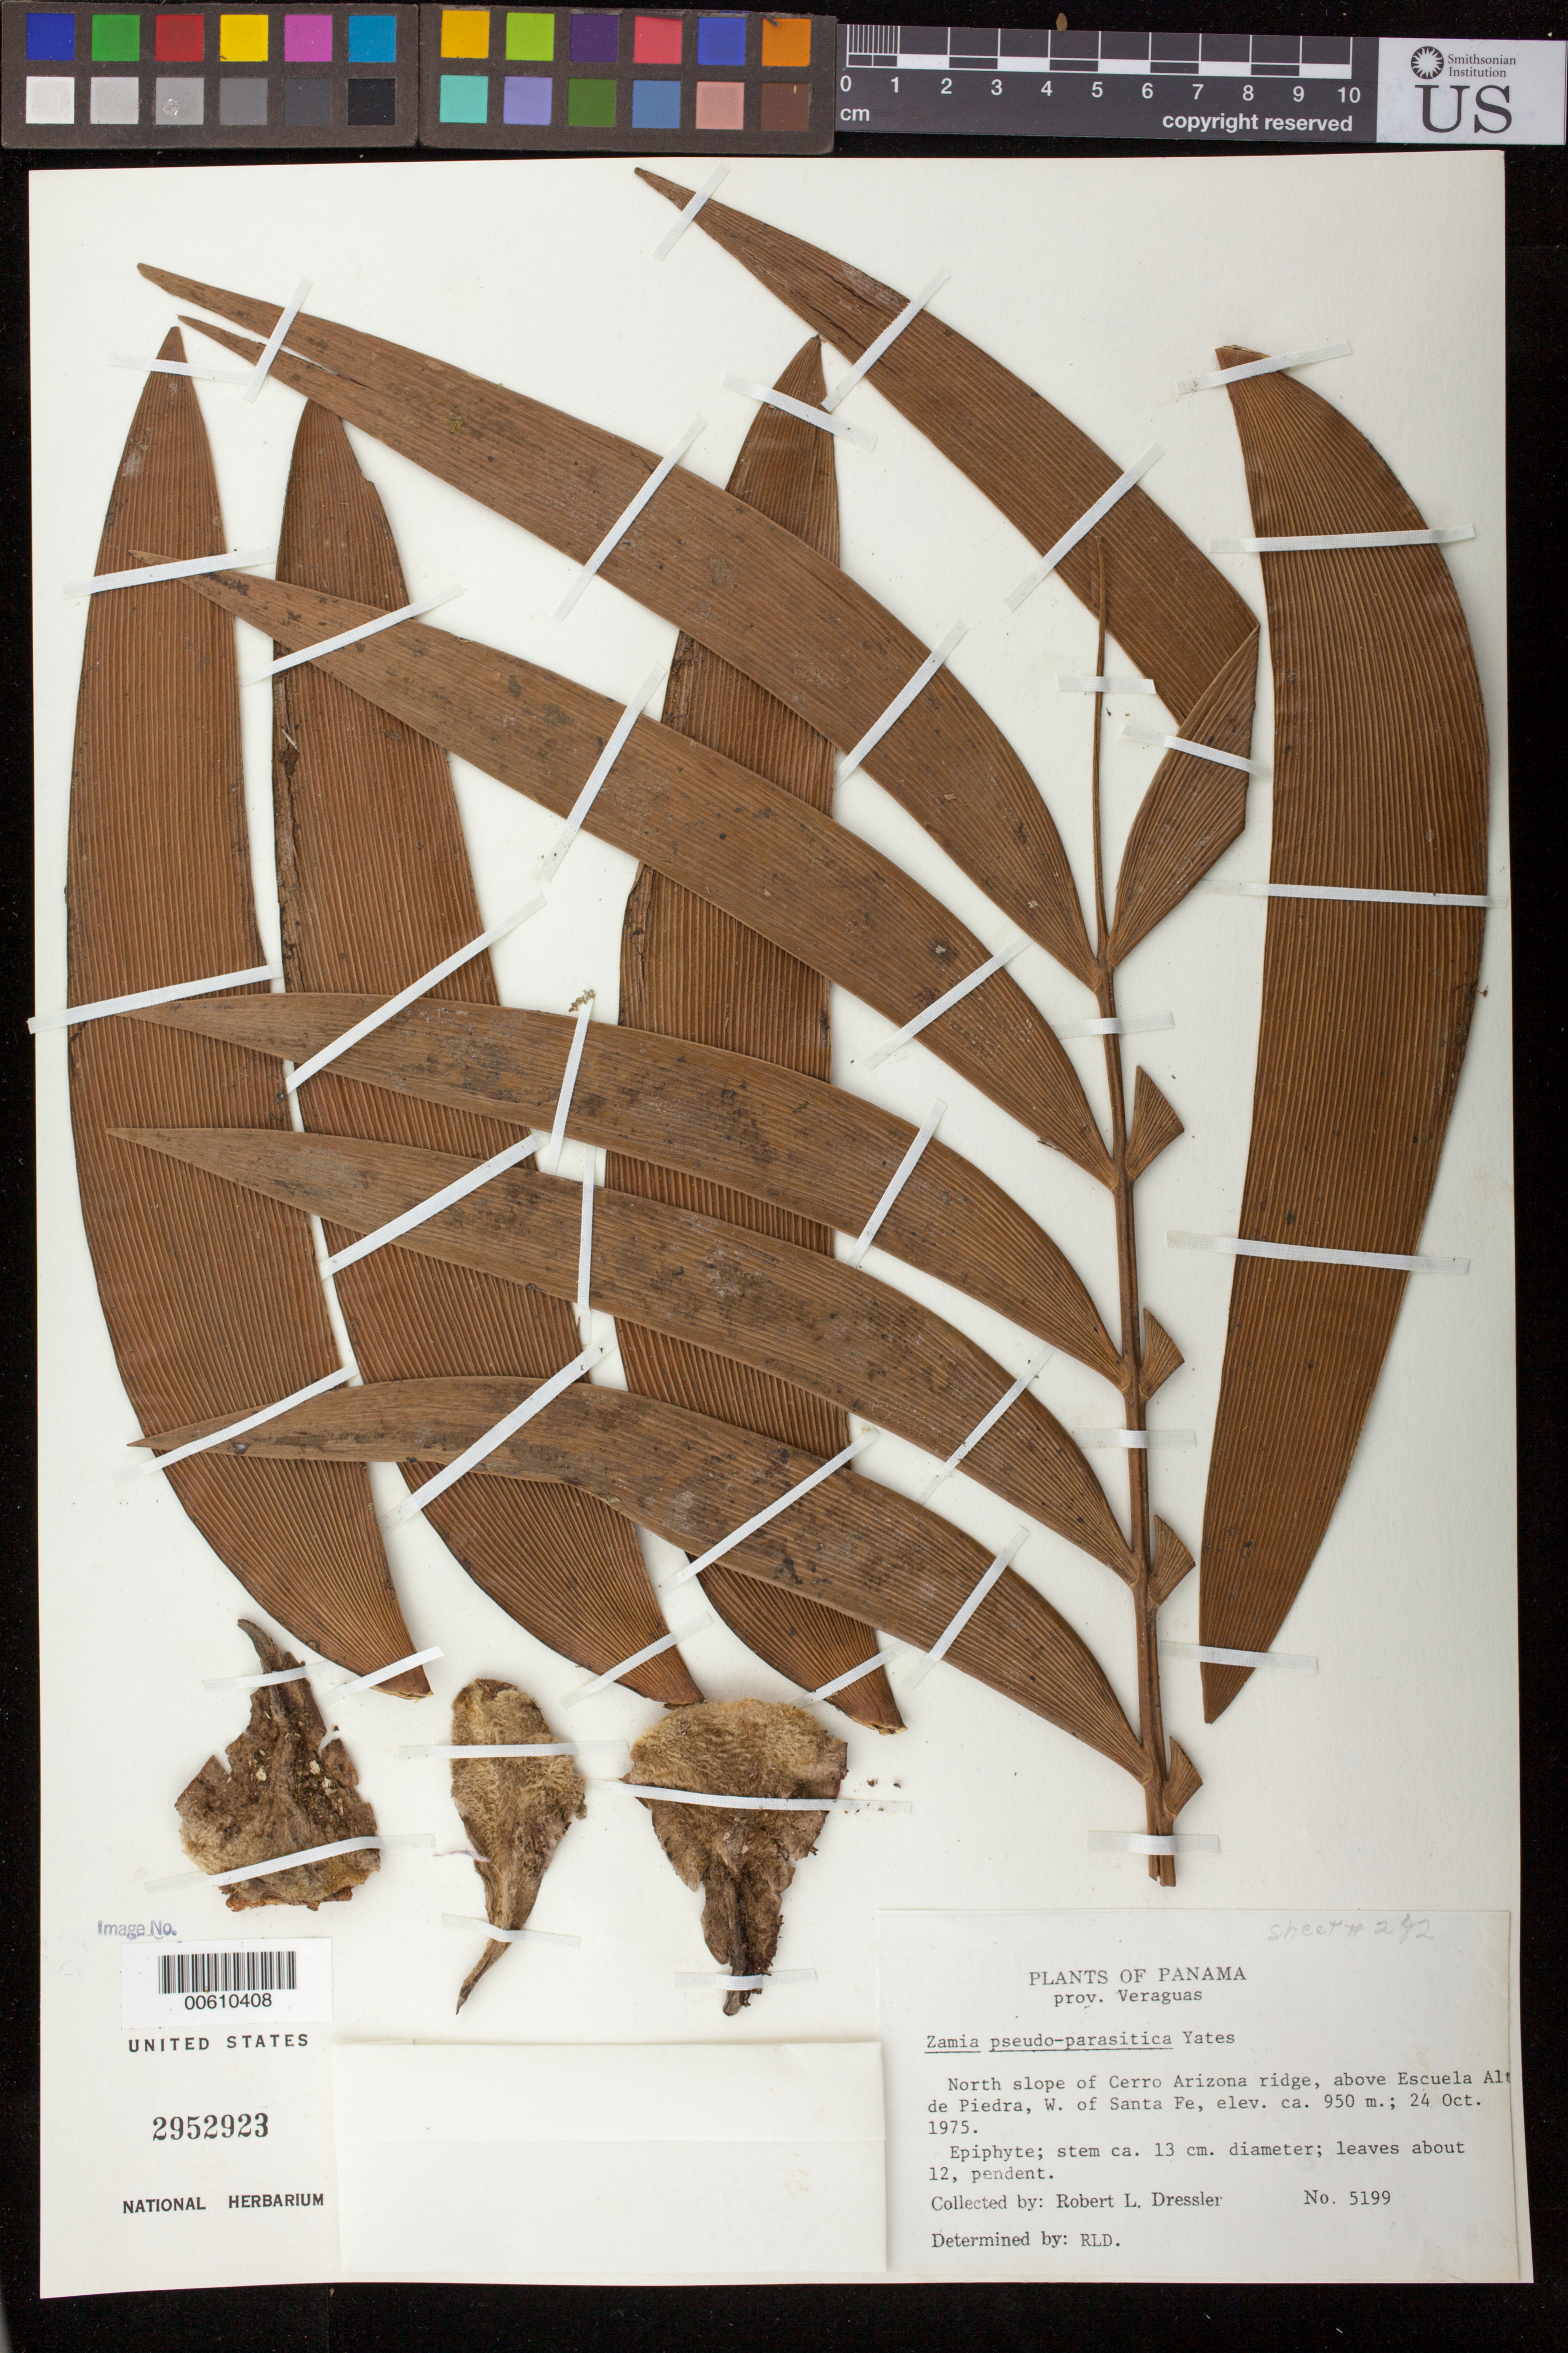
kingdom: Plantae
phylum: Tracheophyta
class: Cycadopsida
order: Cycadales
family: Zamiaceae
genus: Zamia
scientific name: Zamia pseudoparasitica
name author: J. Yates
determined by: Dressler, Robert Louis, (FLAS), University of Florida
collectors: R. Dressler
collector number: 5199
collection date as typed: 24 Oct 1975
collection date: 1975-10-24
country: Panama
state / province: Veraguas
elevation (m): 950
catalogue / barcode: US 2952923